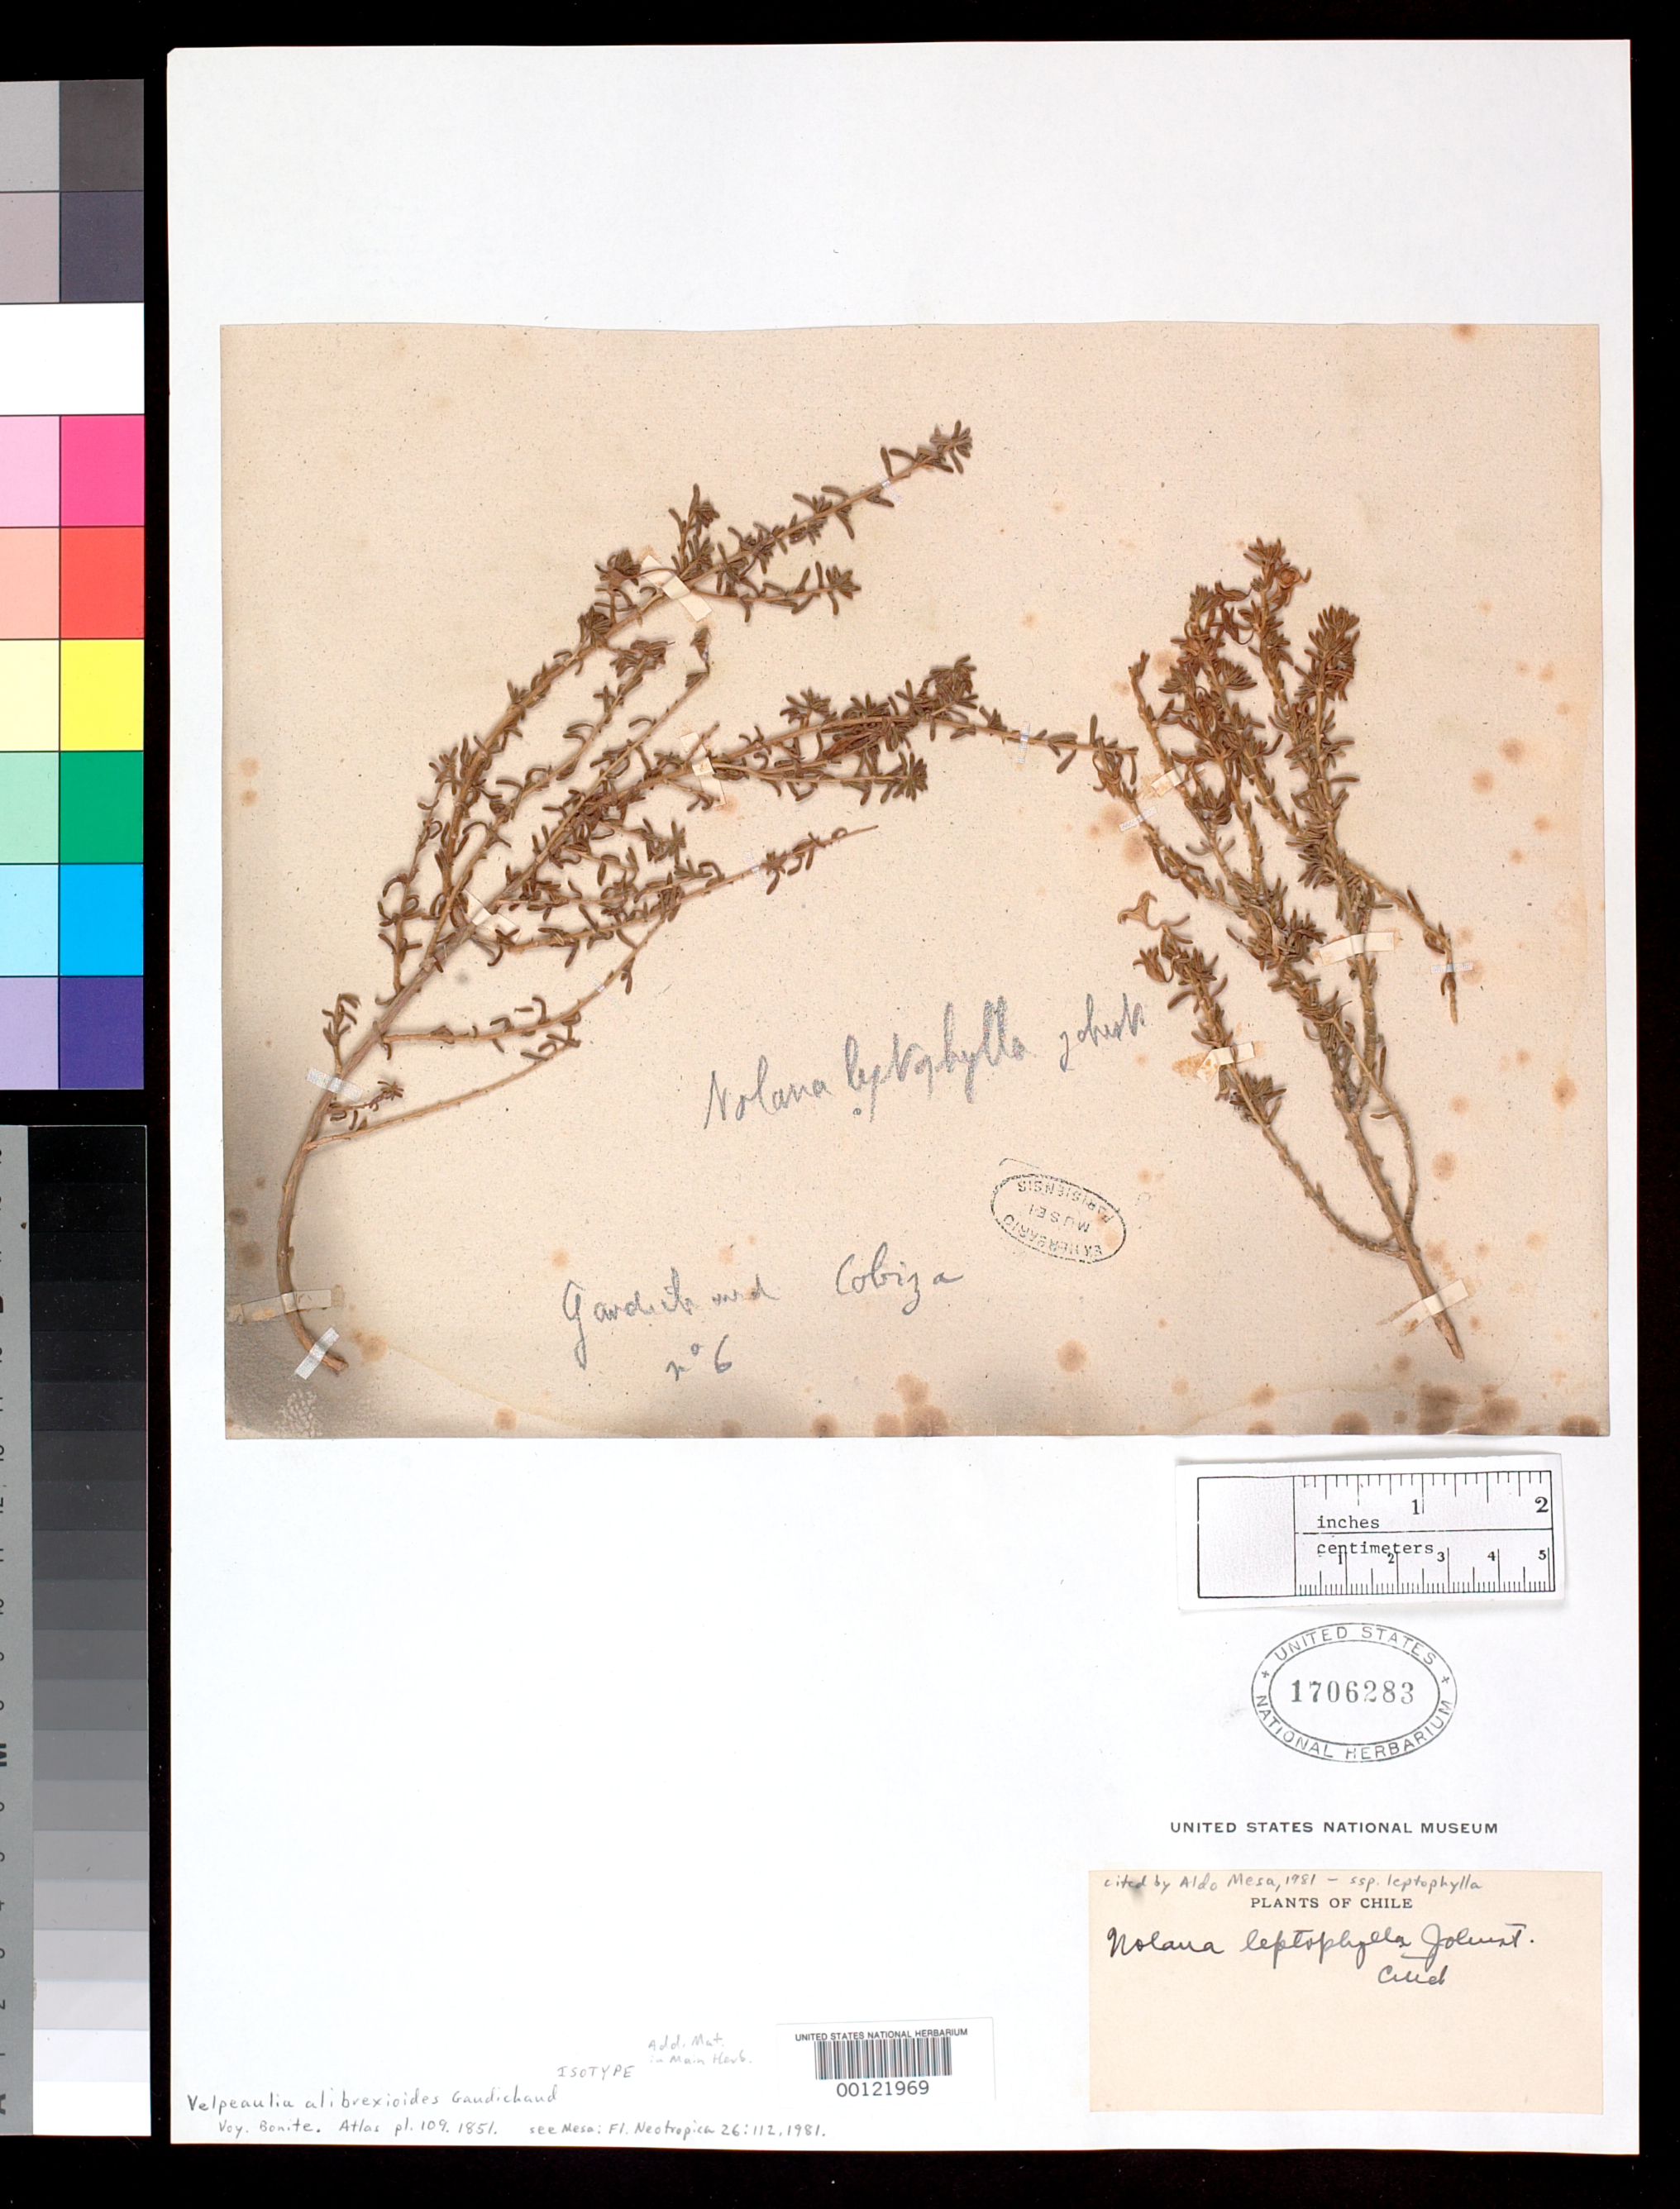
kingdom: Plantae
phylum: Tracheophyta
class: Magnoliopsida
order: Solanales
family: Solanaceae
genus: Velpeaulia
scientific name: Velpeaulia alibrexioides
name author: Gaudich.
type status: Type Collection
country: Chile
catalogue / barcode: US 1706283